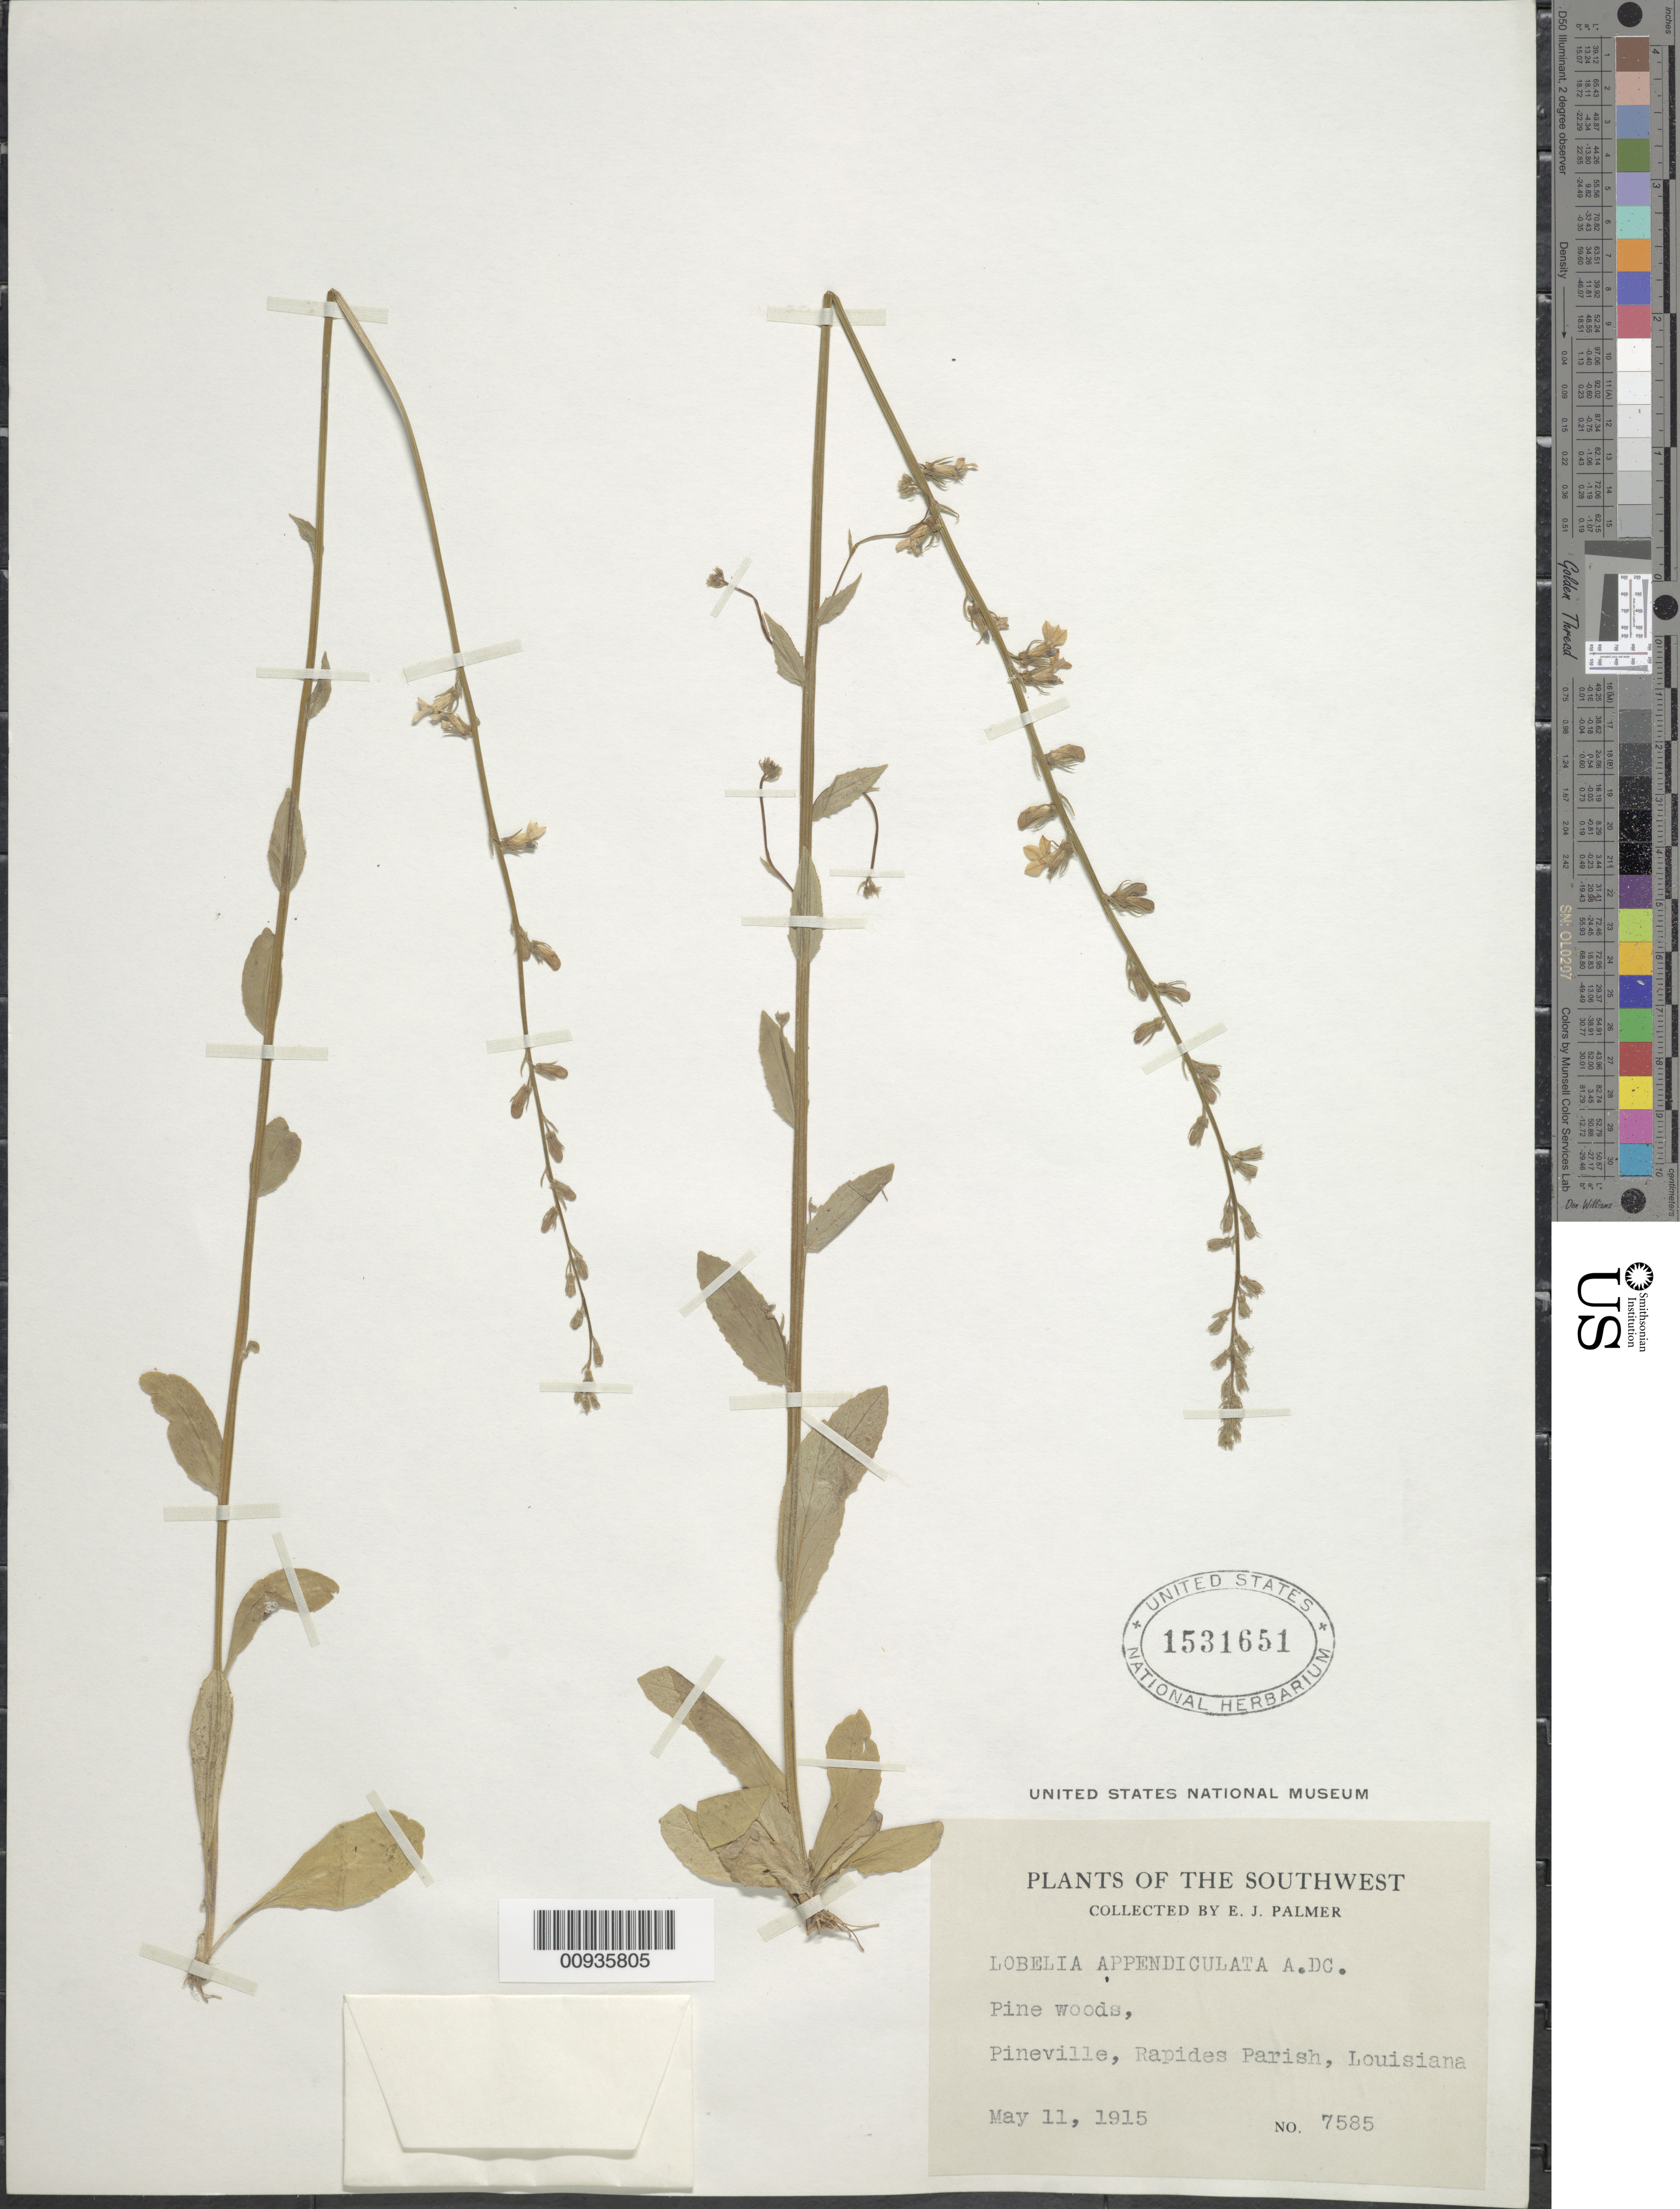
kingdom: Plantae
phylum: Tracheophyta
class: Magnoliopsida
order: Asterales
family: Campanulaceae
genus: Lobelia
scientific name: Lobelia appendiculata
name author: A. DC.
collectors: E. J. Palmer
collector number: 7585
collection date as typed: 11 May 1915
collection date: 1915-05-11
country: United States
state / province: Louisiana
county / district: Rapides Parish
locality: Pineville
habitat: pine woods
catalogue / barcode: US 1531651